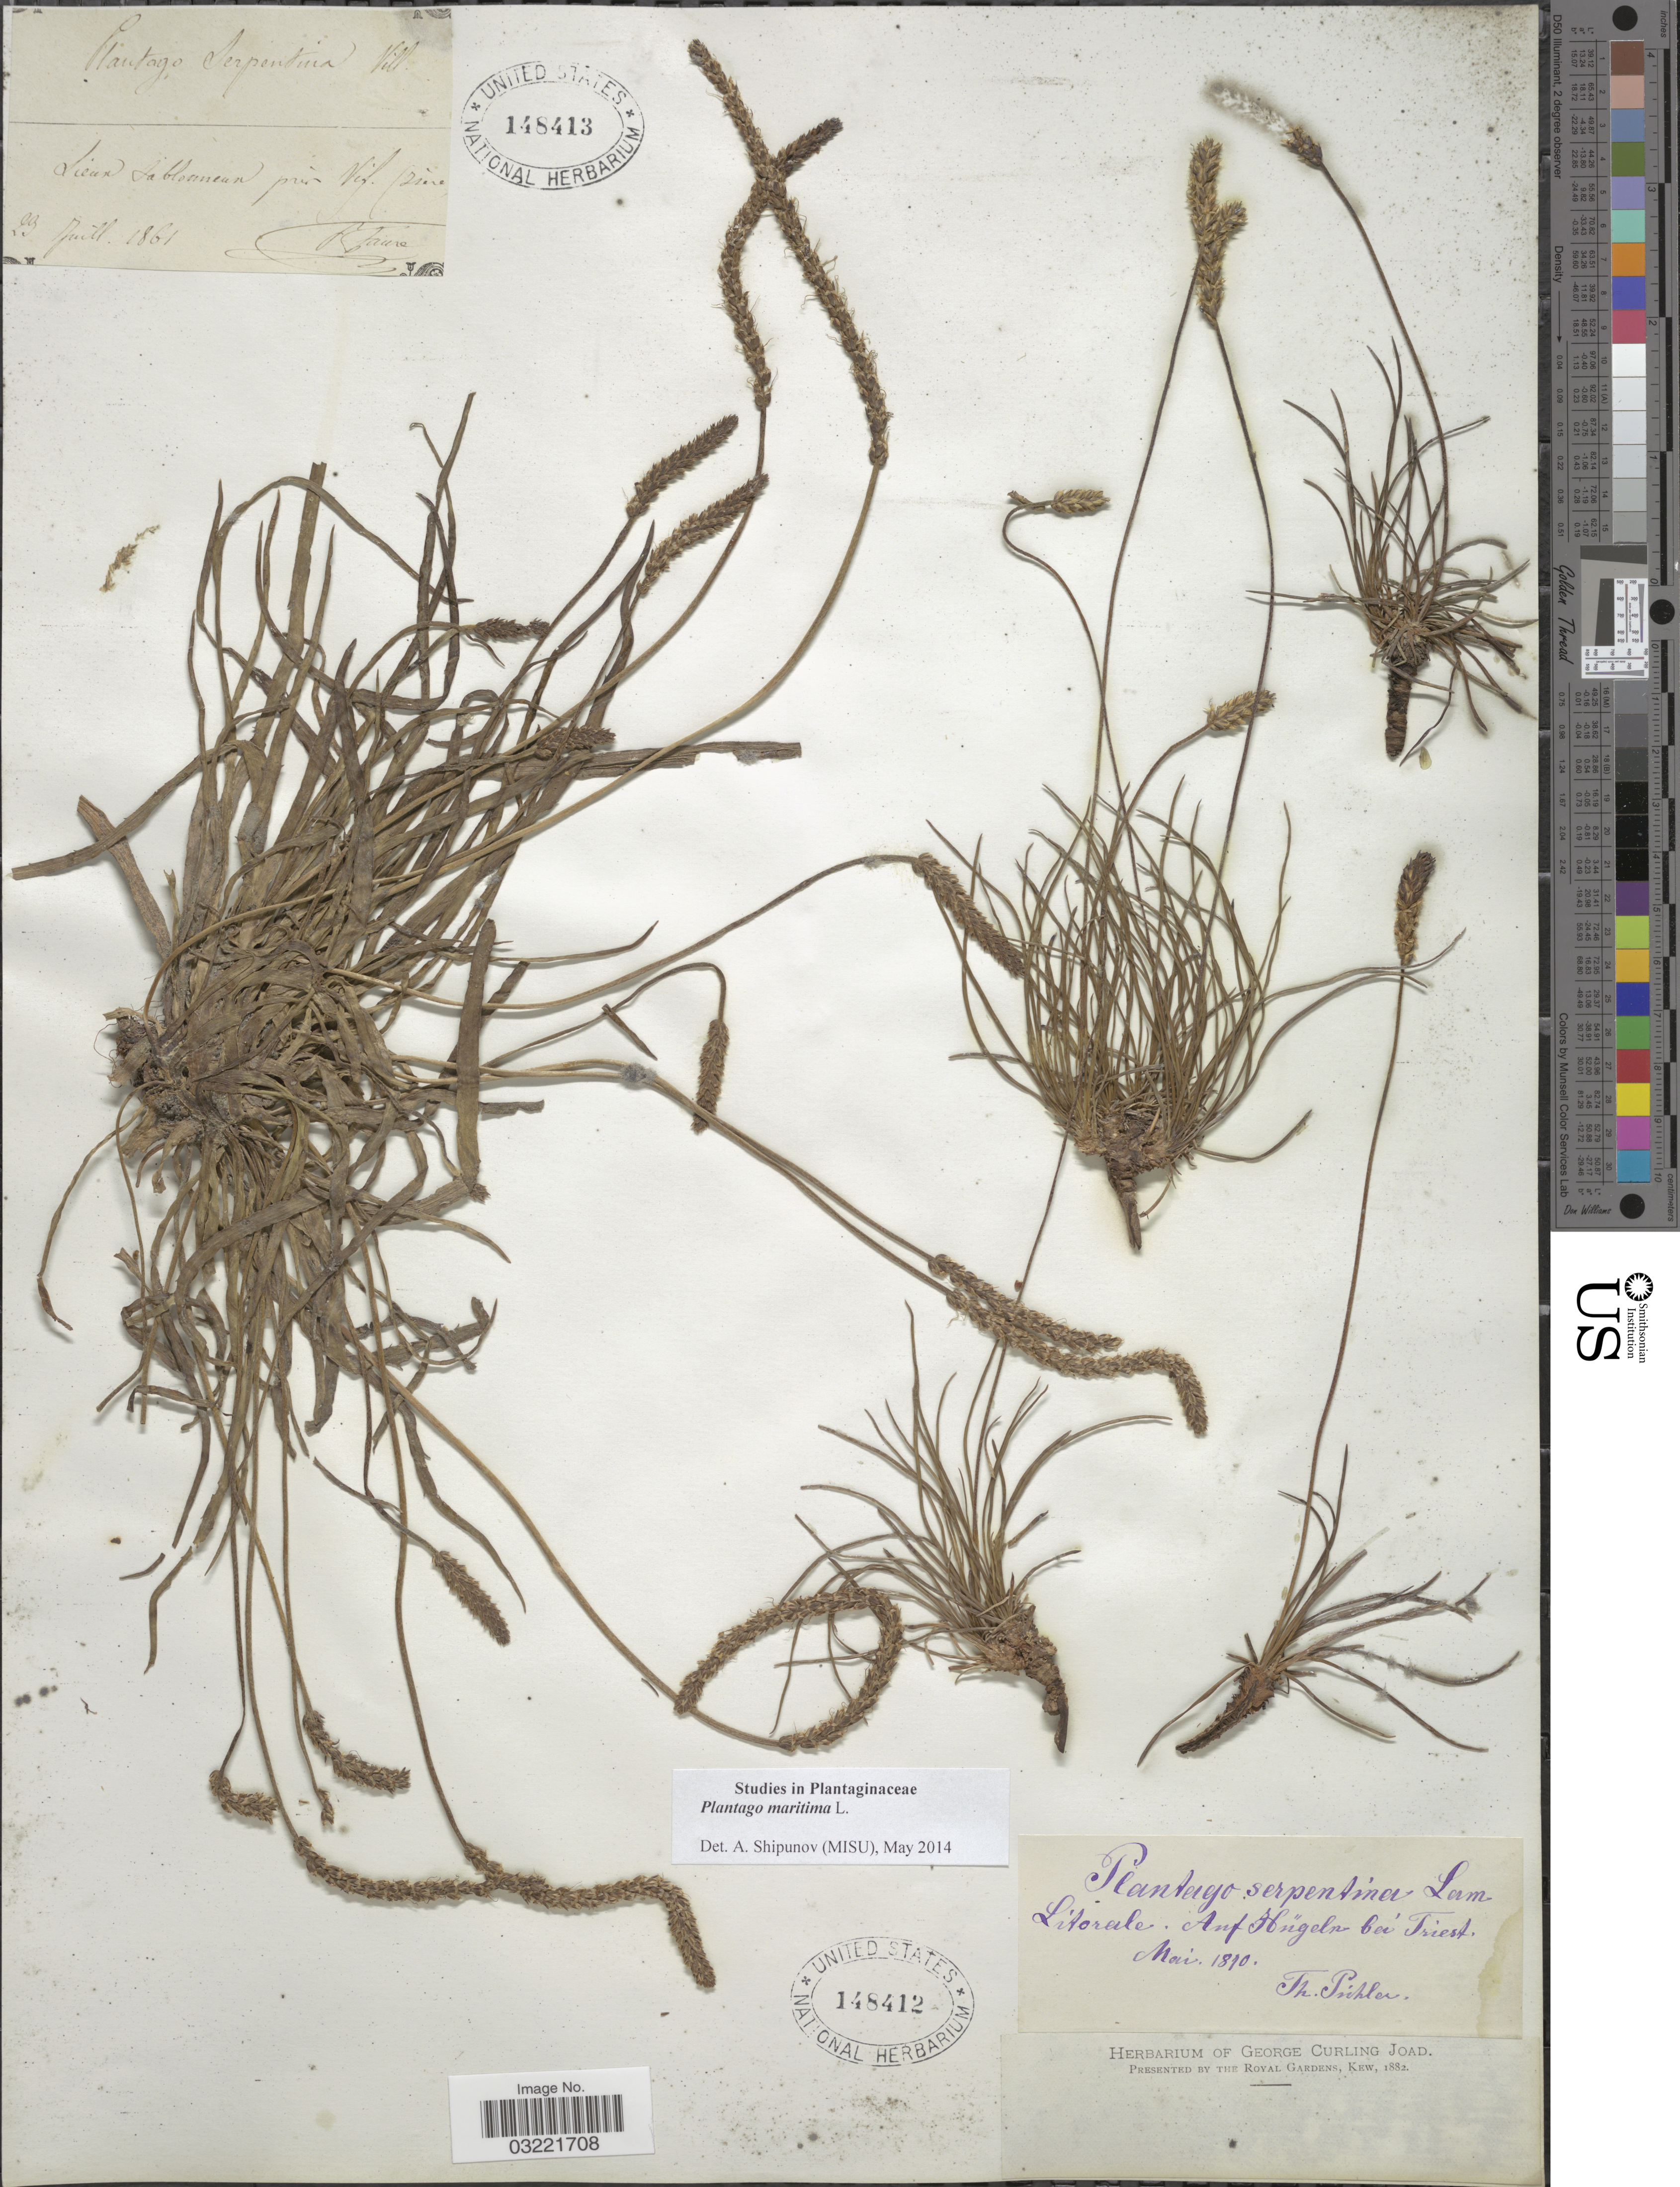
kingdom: Plantae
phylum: Tracheophyta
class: Magnoliopsida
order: Lamiales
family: Plantaginaceae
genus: Plantago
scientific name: Plantago maritima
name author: L.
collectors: A. Faure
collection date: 1861-07-23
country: France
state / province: Auvergne-Rhône-Alpes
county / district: Isère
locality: Lieux sabloneun prés Vif. (Isere).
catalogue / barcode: US 148413-2